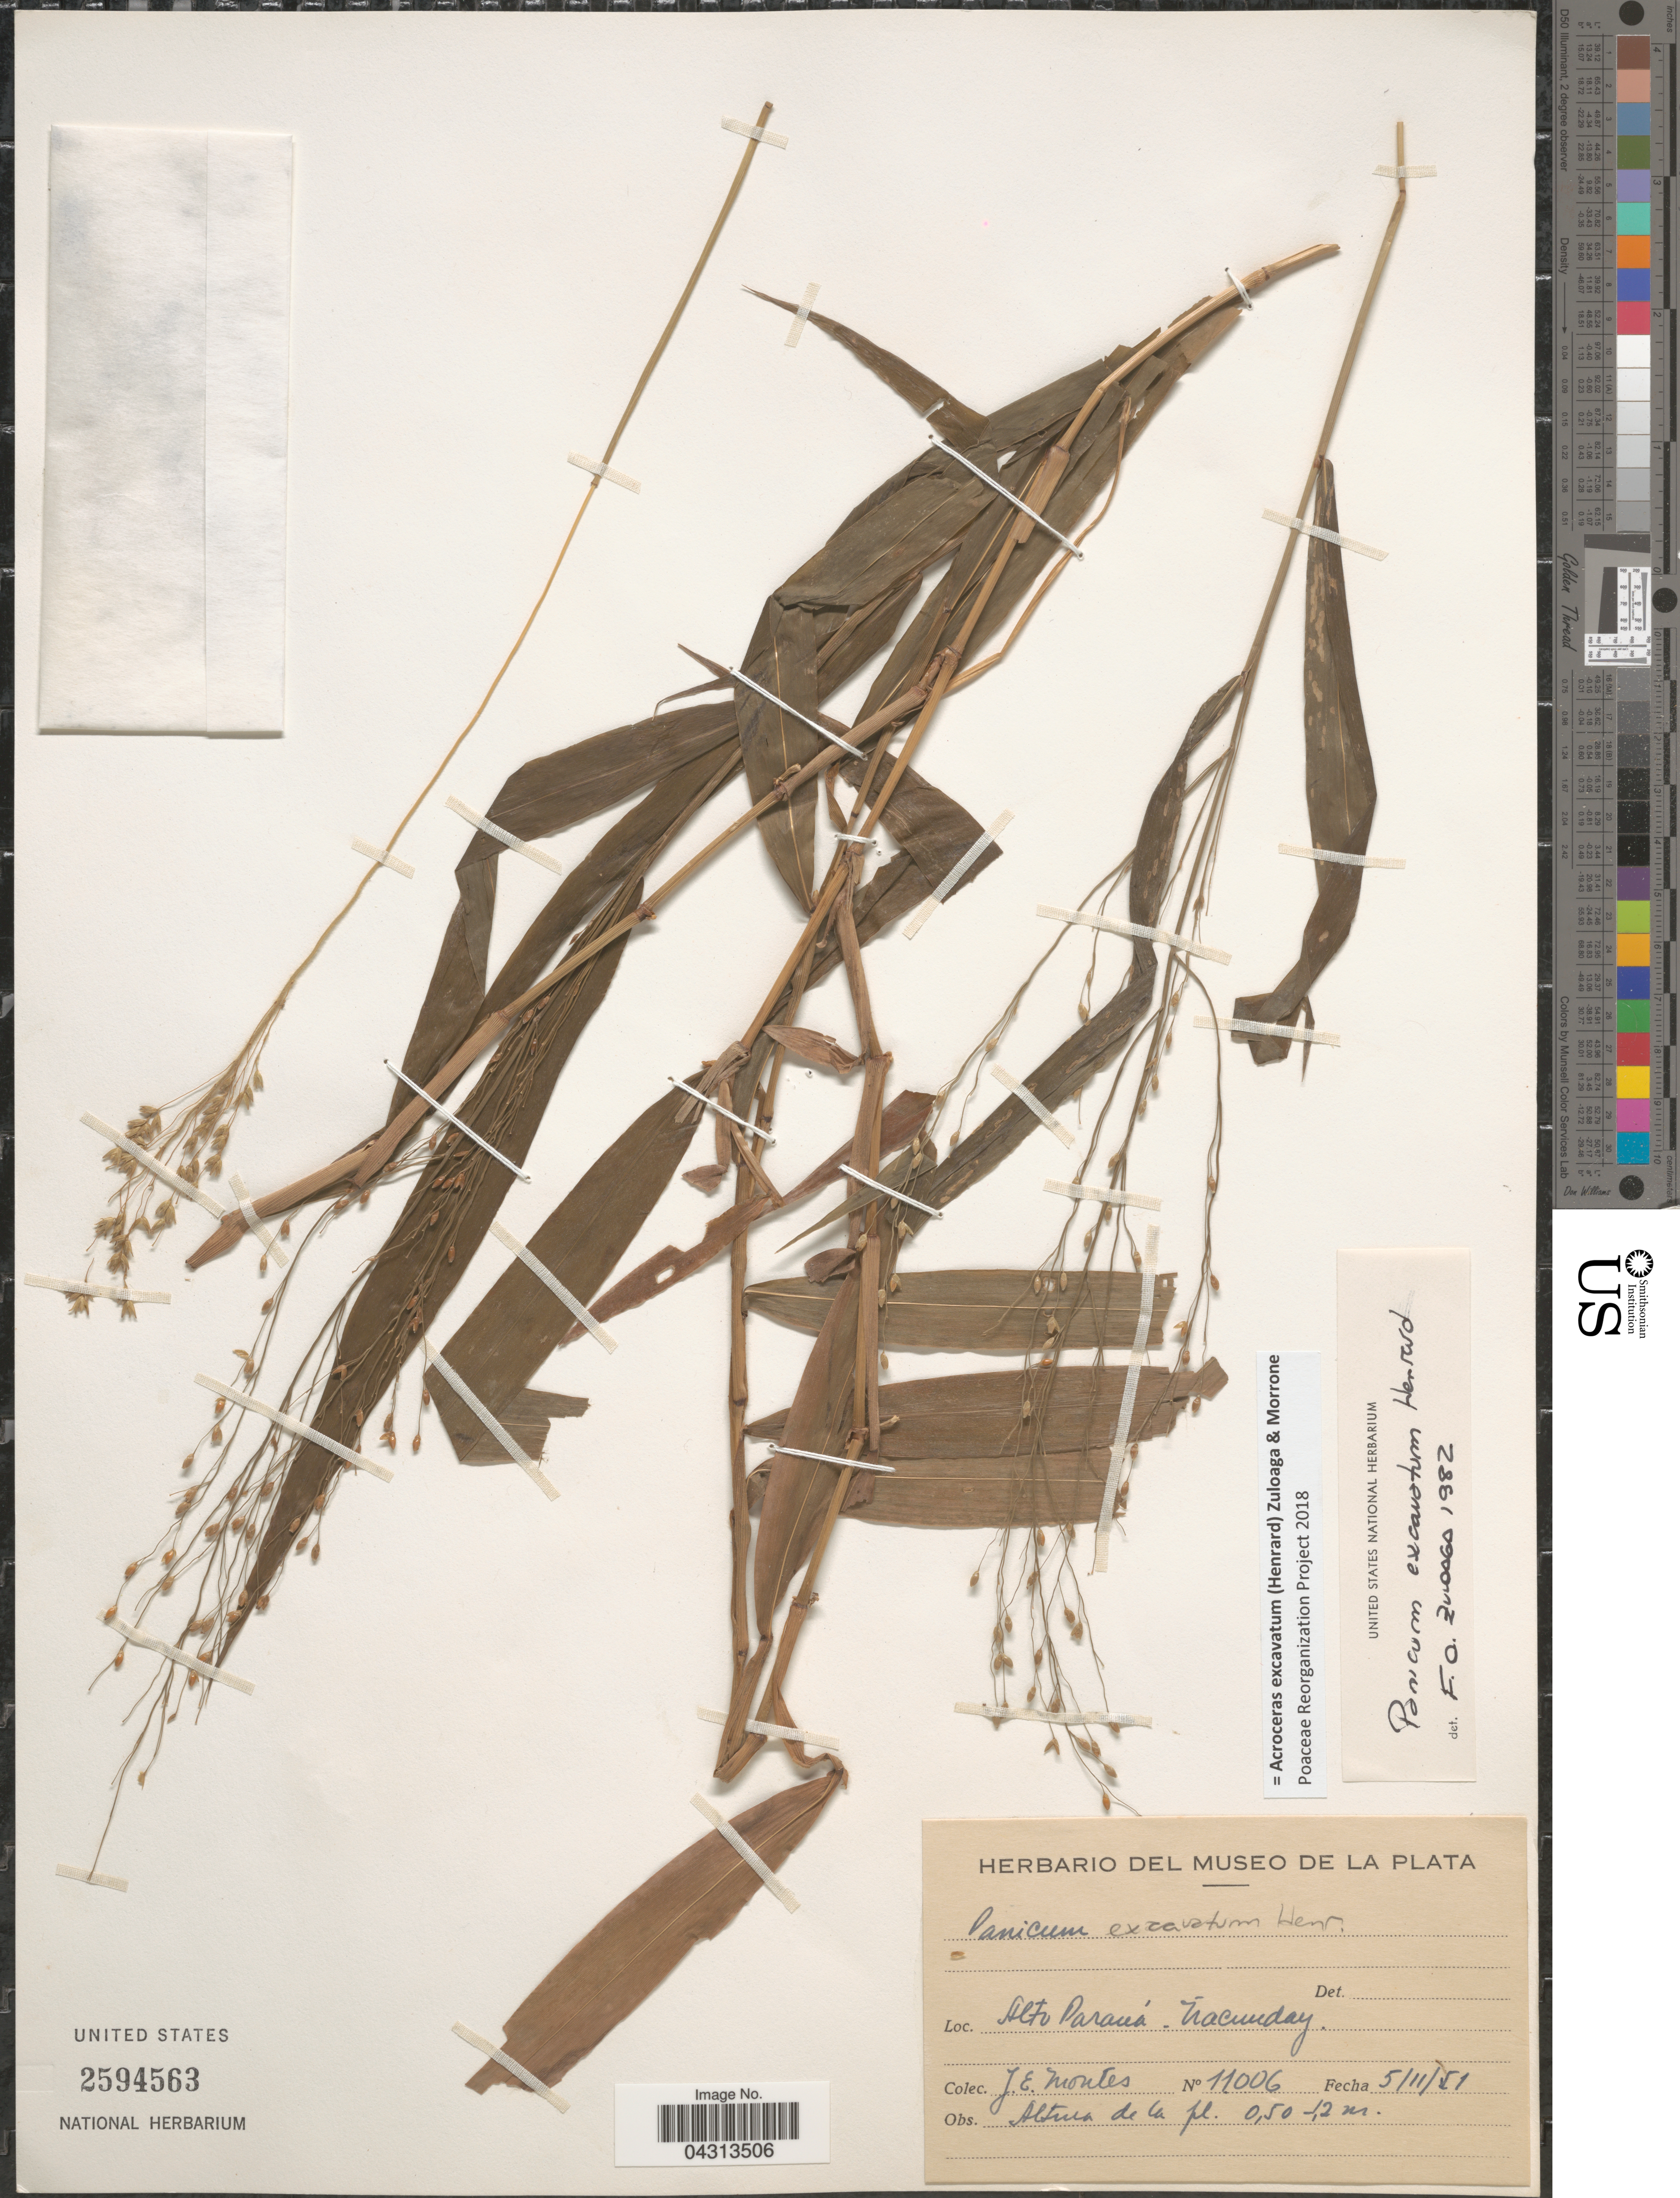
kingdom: Plantae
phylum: Tracheophyta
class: Liliopsida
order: Poales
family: Poaceae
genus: Acroceras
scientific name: Acroceras excavatum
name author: (Henr.) Zuloaga & Morrone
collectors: J. E. Montes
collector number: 11006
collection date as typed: Transcribed d/m/y: 5/2/51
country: Paraguay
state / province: Alto Parana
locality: Nacunday.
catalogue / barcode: US 2594563